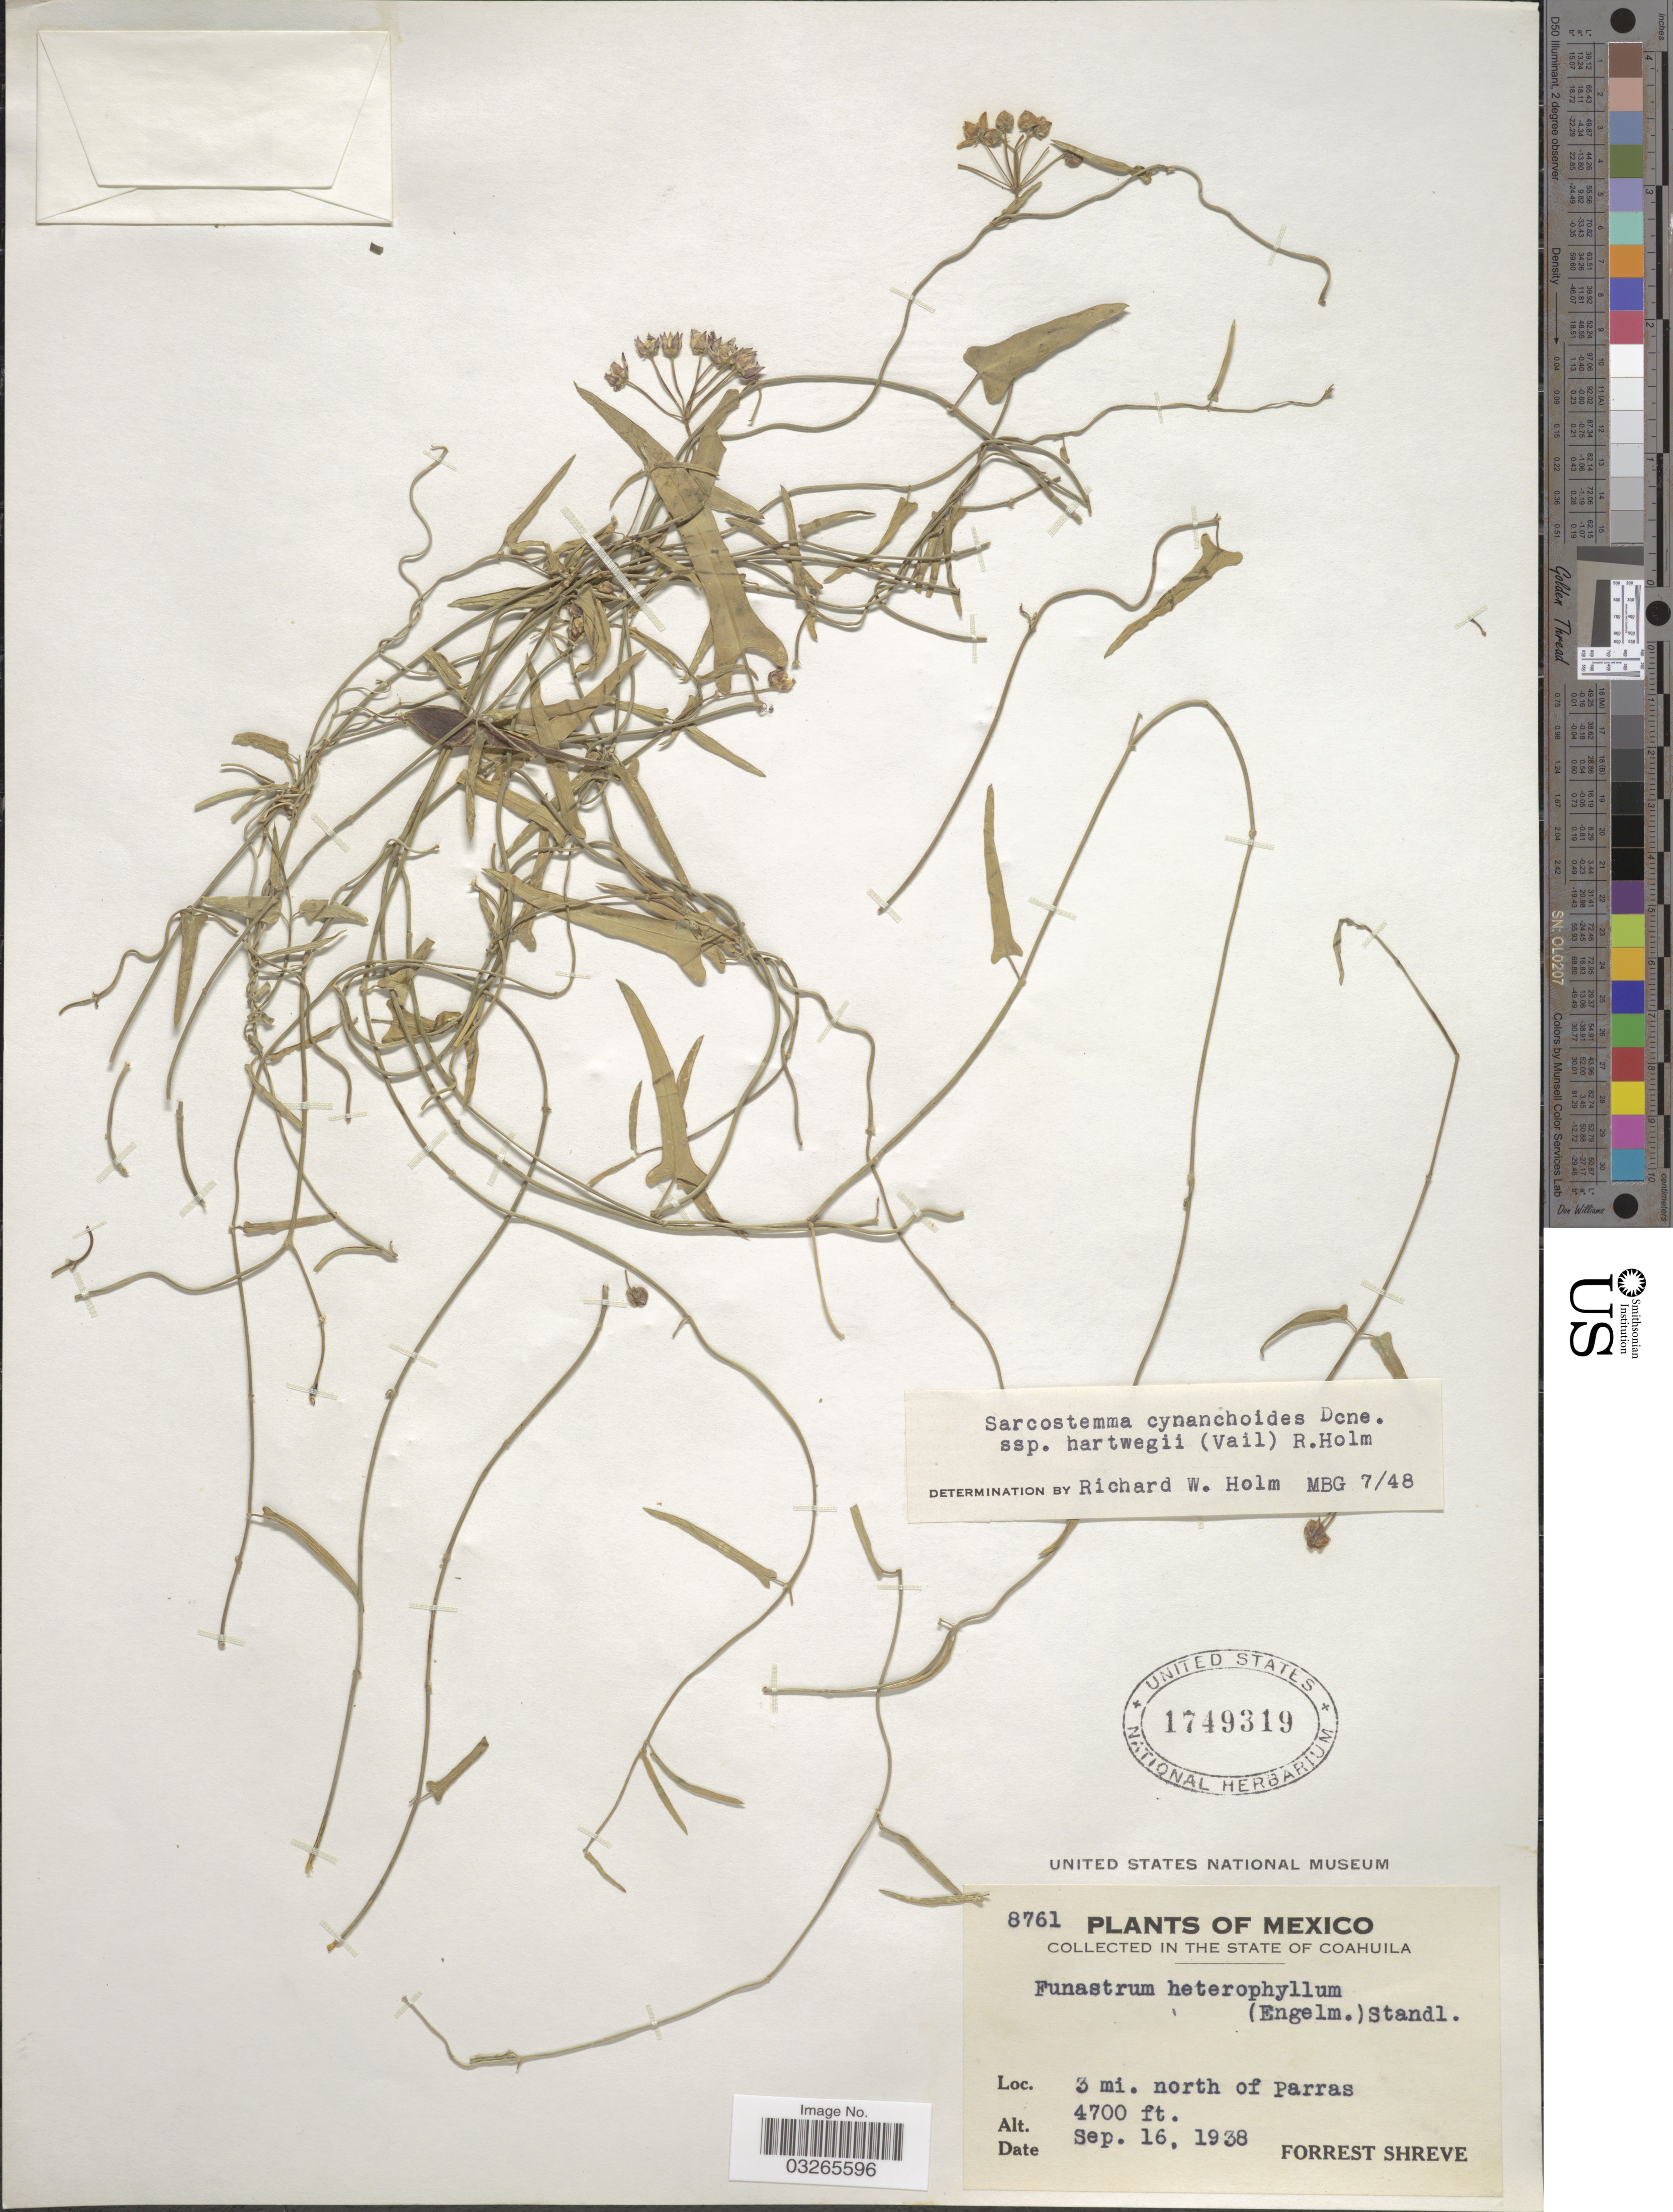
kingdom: Plantae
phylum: Tracheophyta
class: Magnoliopsida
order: Gentianales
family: Apocynaceae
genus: Sarcostemma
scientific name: Sarcostemma cynanchoides subsp. hartwegii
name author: (Vail) R.W. Holm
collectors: F. Shreve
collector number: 8761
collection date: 1938-09-16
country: Mexico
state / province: Coahuila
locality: In The State of Coahuila, 3 mi. north of Parras.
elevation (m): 1433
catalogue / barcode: US 1749319